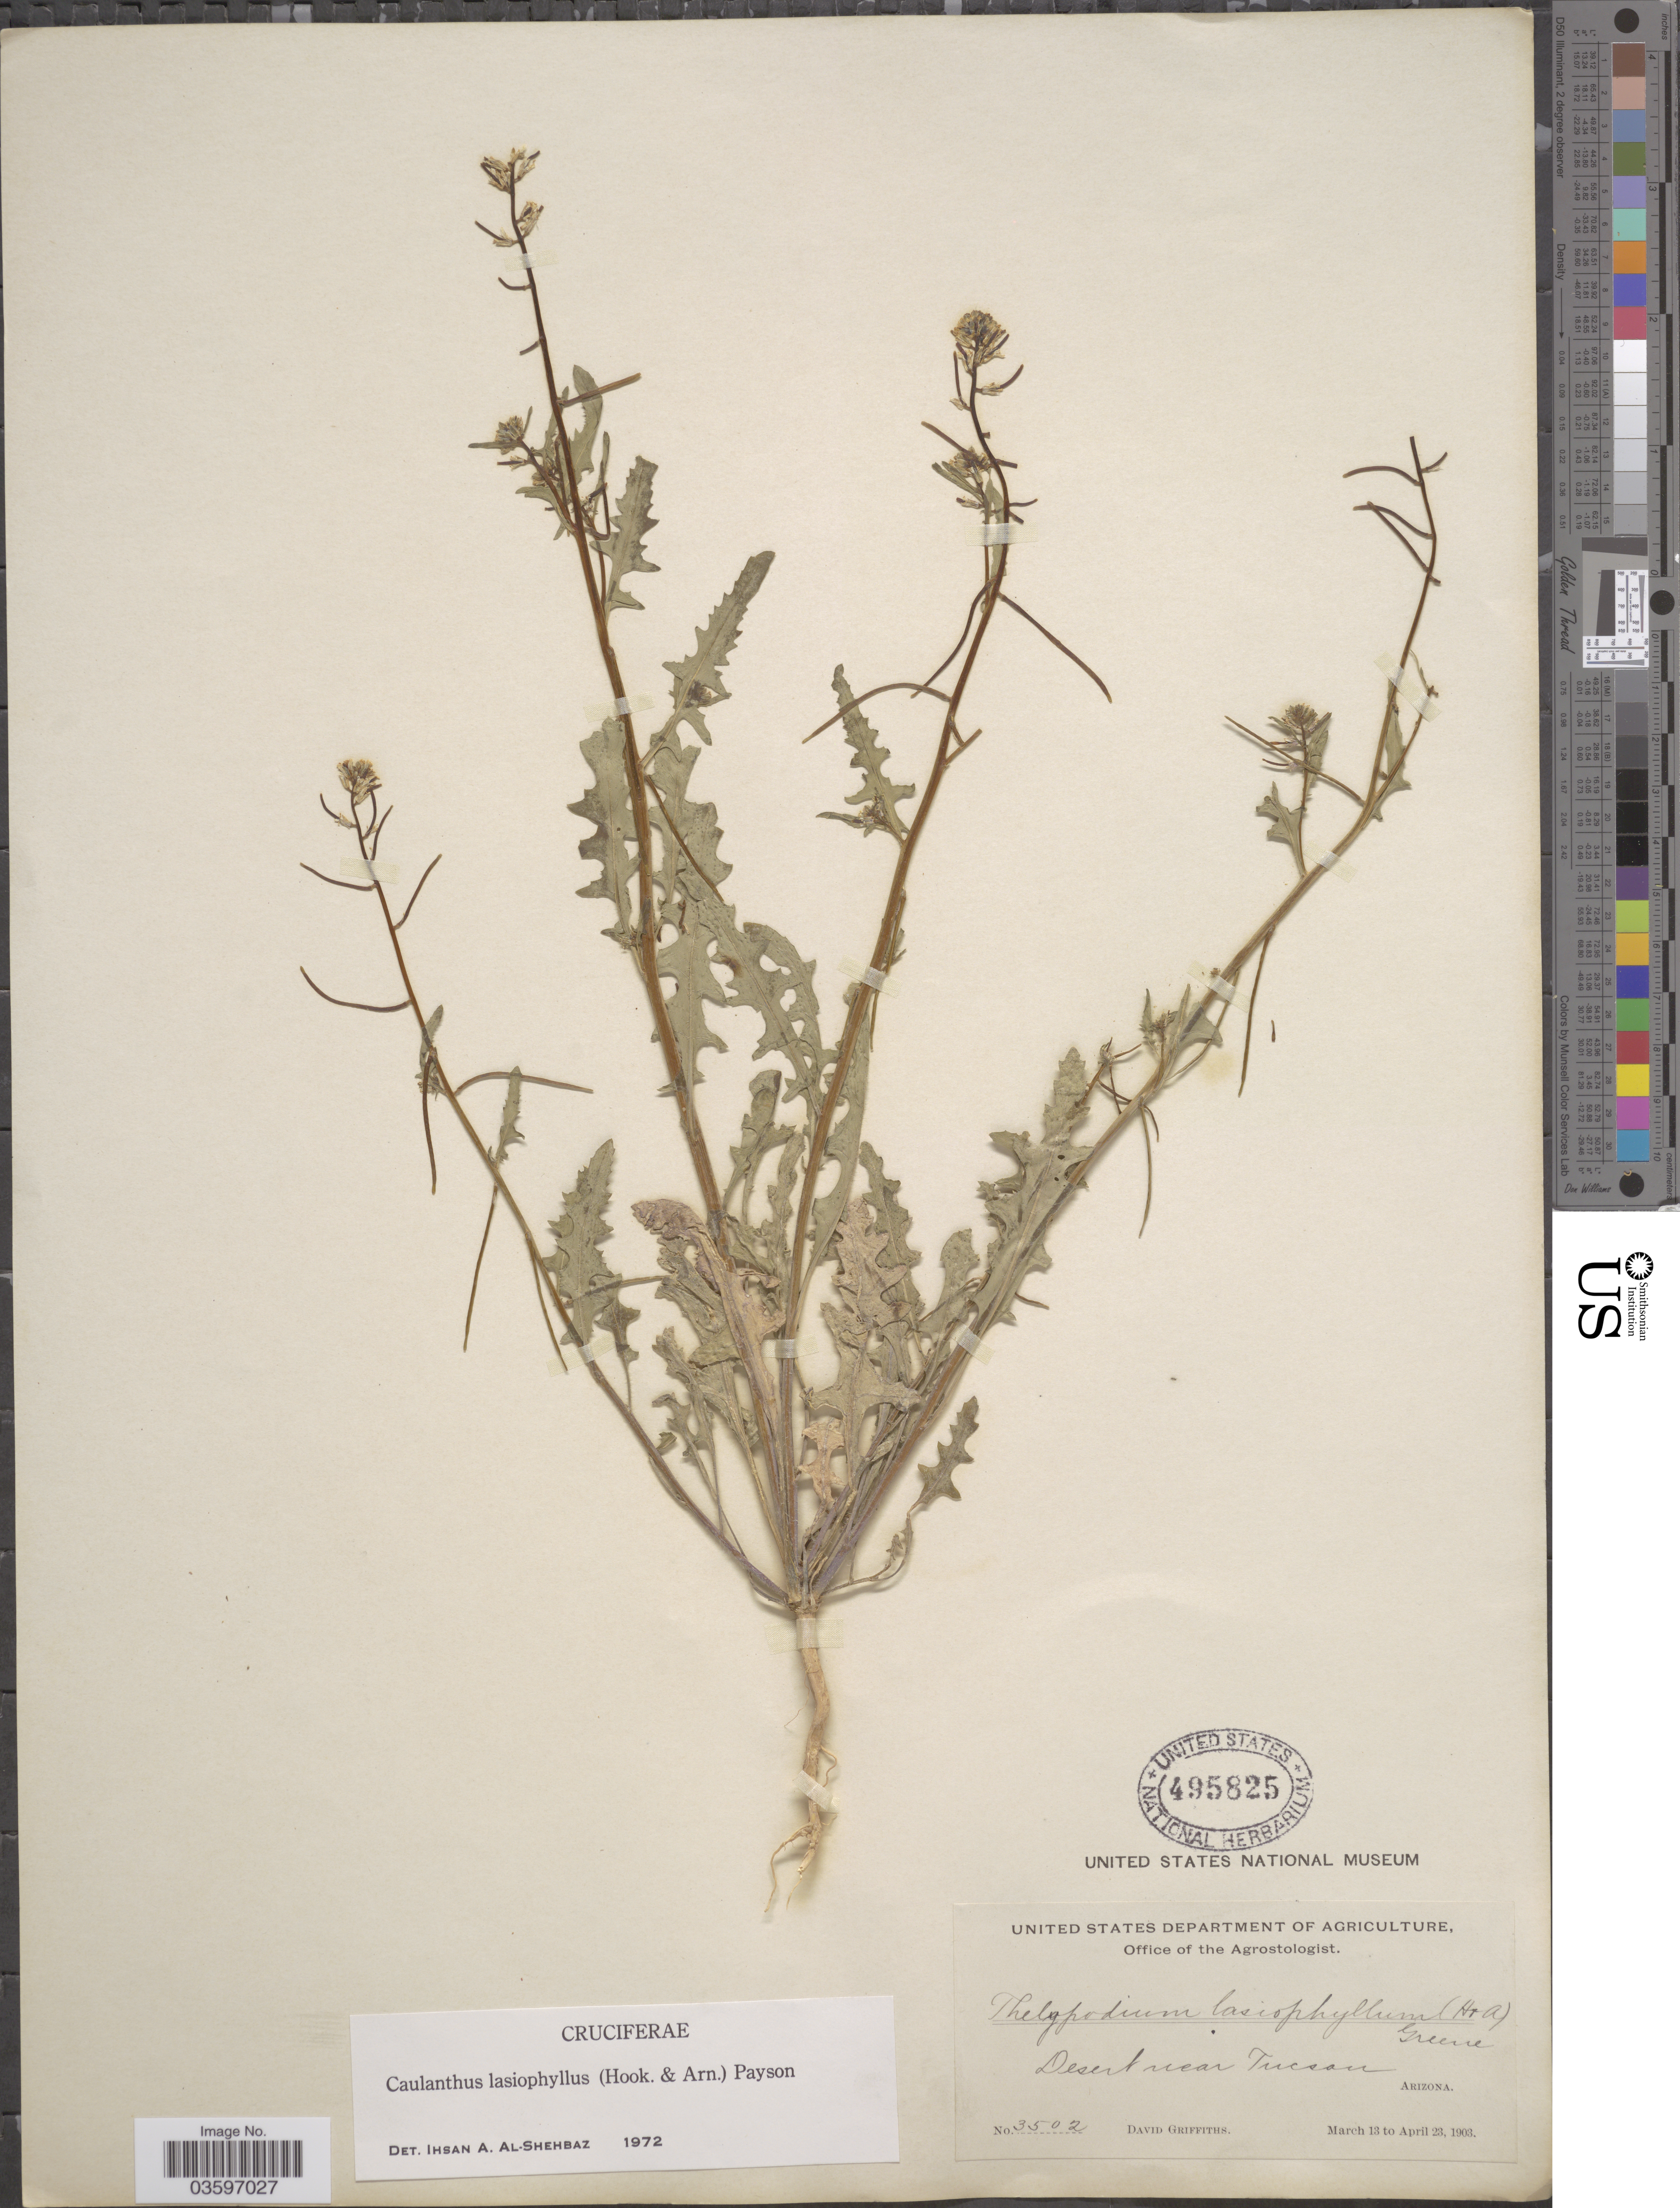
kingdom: Plantae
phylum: Tracheophyta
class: Magnoliopsida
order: Brassicales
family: Brassicaceae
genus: Caulanthus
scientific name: Caulanthus lasiophyllus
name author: (Hook. & Arn.) Payson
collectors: D. Griffiths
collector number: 3502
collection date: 1903-03-13/1903-04-23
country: United States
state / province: Arizona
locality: Desert near Tucson.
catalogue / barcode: US 495825